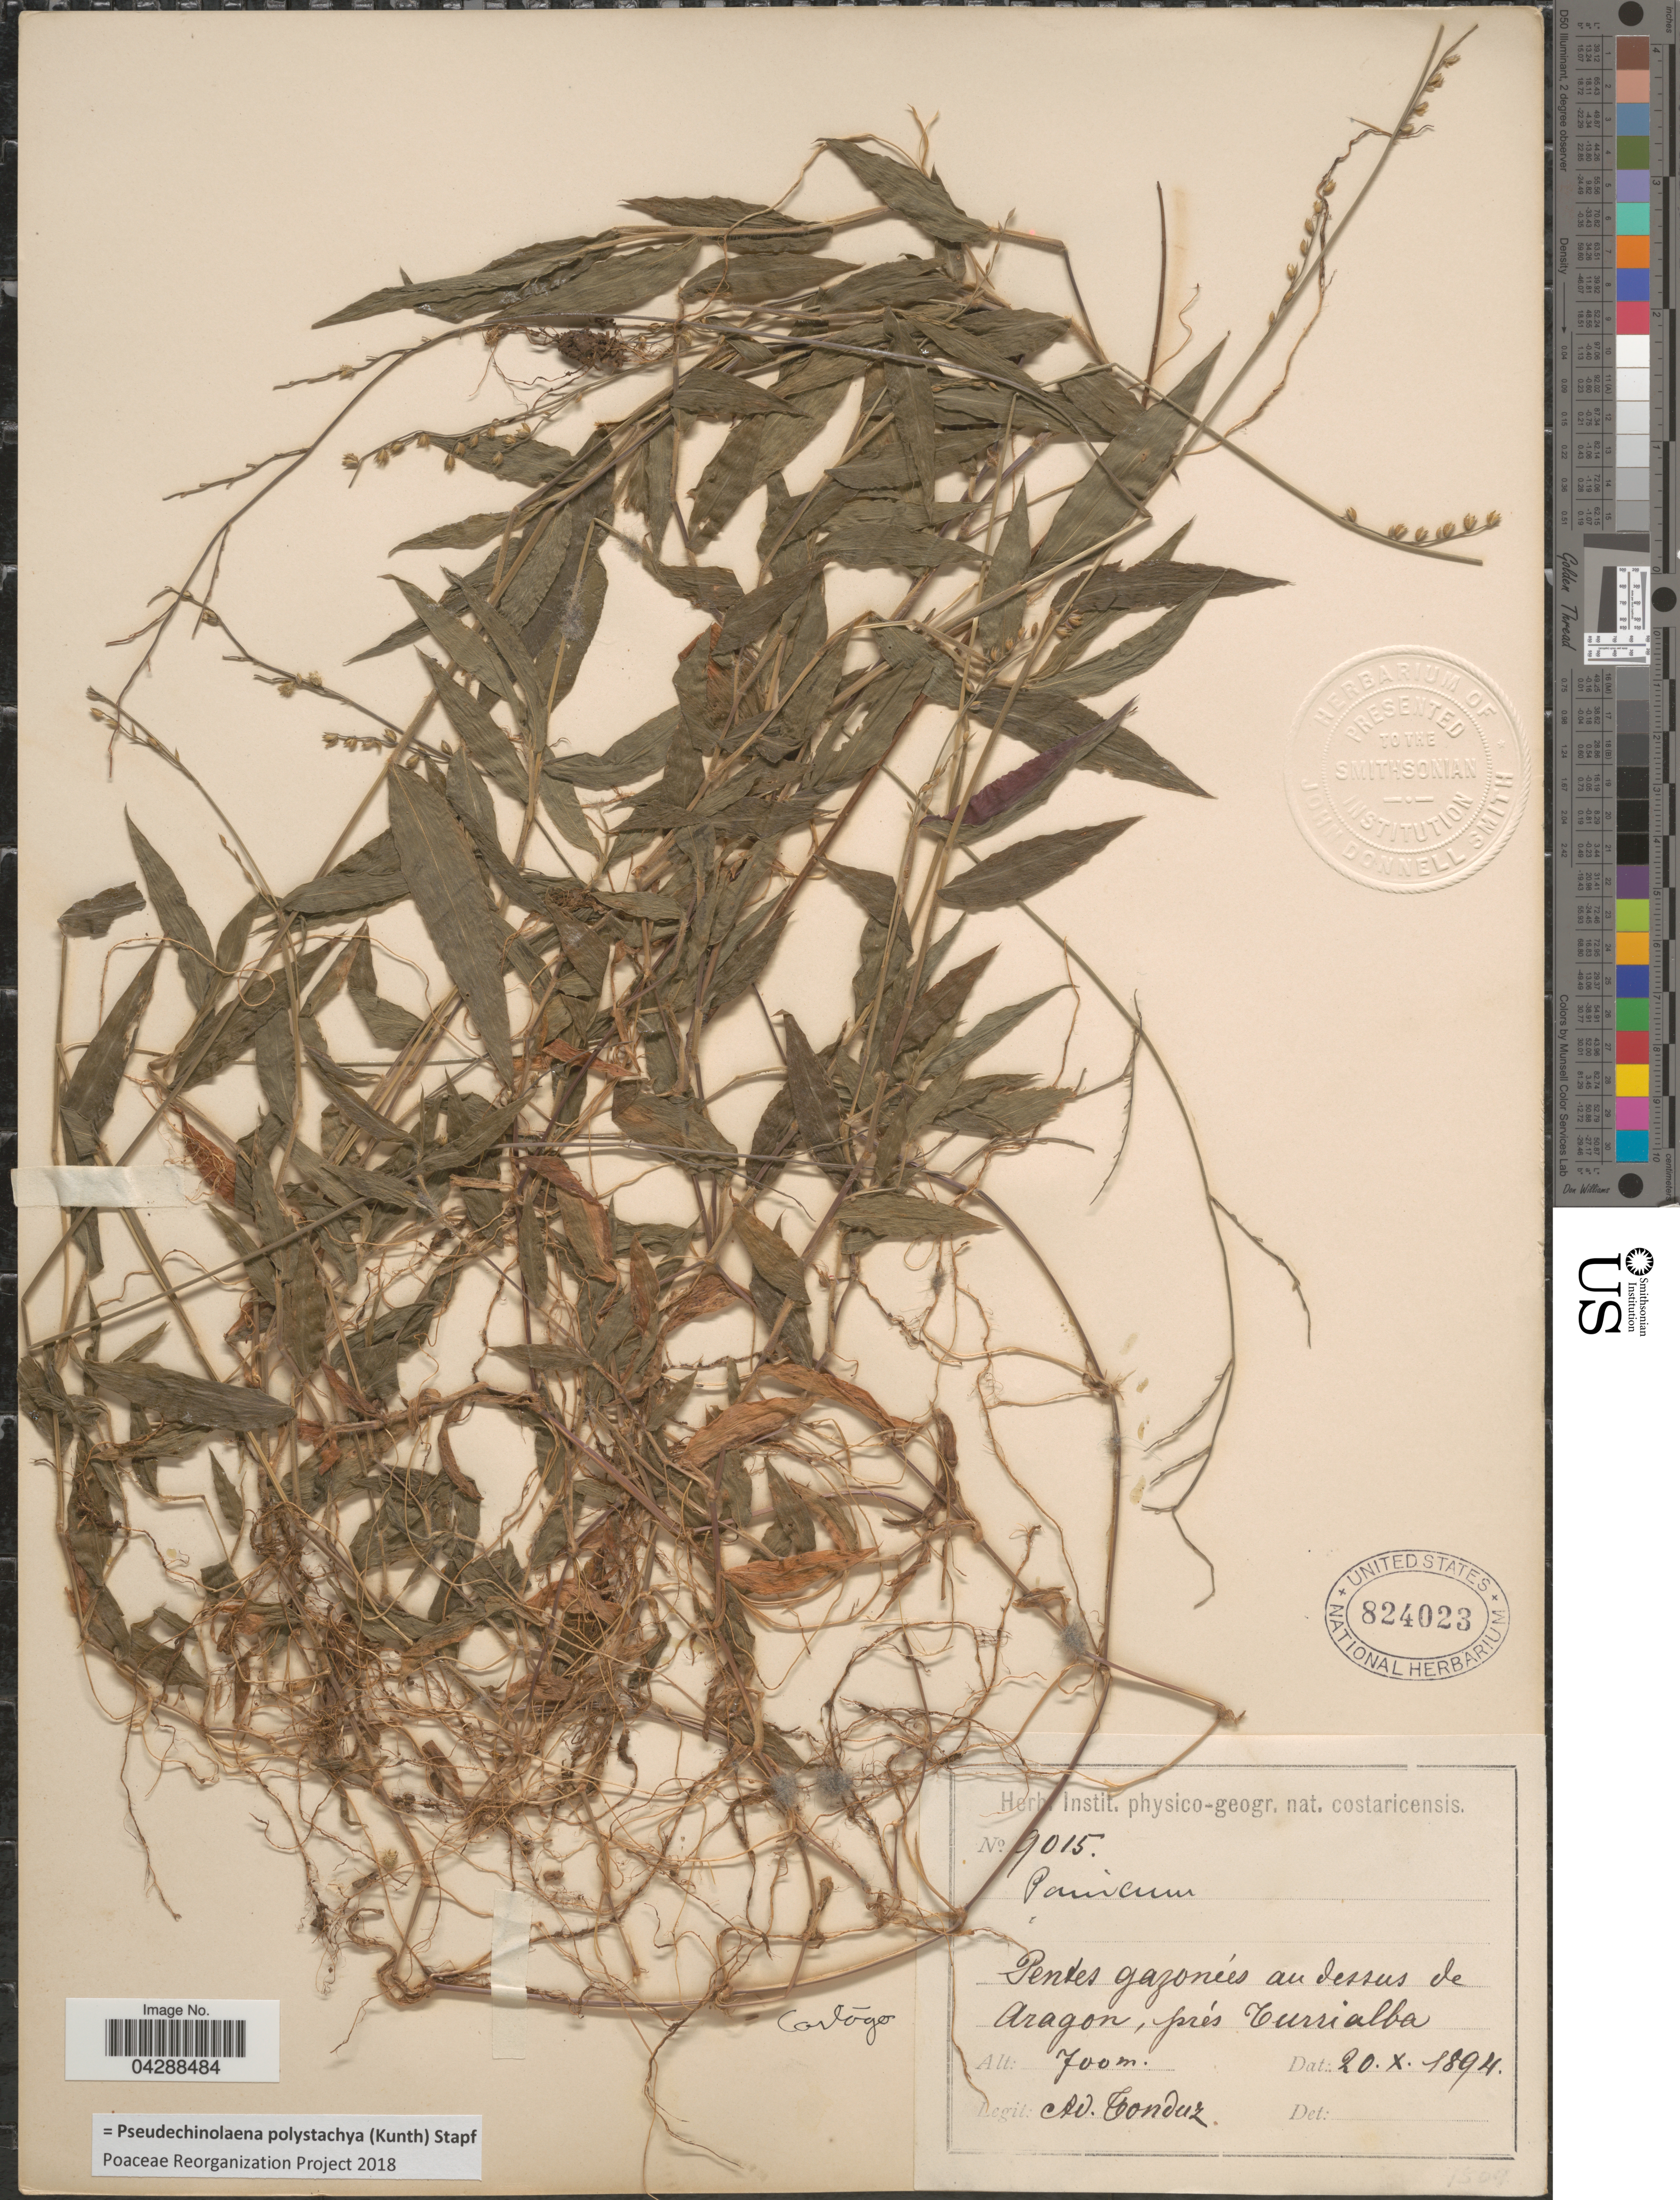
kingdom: Plantae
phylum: Tracheophyta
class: Liliopsida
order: Poales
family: Poaceae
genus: Pseudechinolaena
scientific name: Pseudechinolaena polystachya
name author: (Kunth) Stapf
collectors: A. Tonduz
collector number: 9015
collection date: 1894-10-20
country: Costa Rica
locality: Pentes gazonées au dessus de Aragon, prés Turrialba.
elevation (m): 700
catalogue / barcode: US 824023